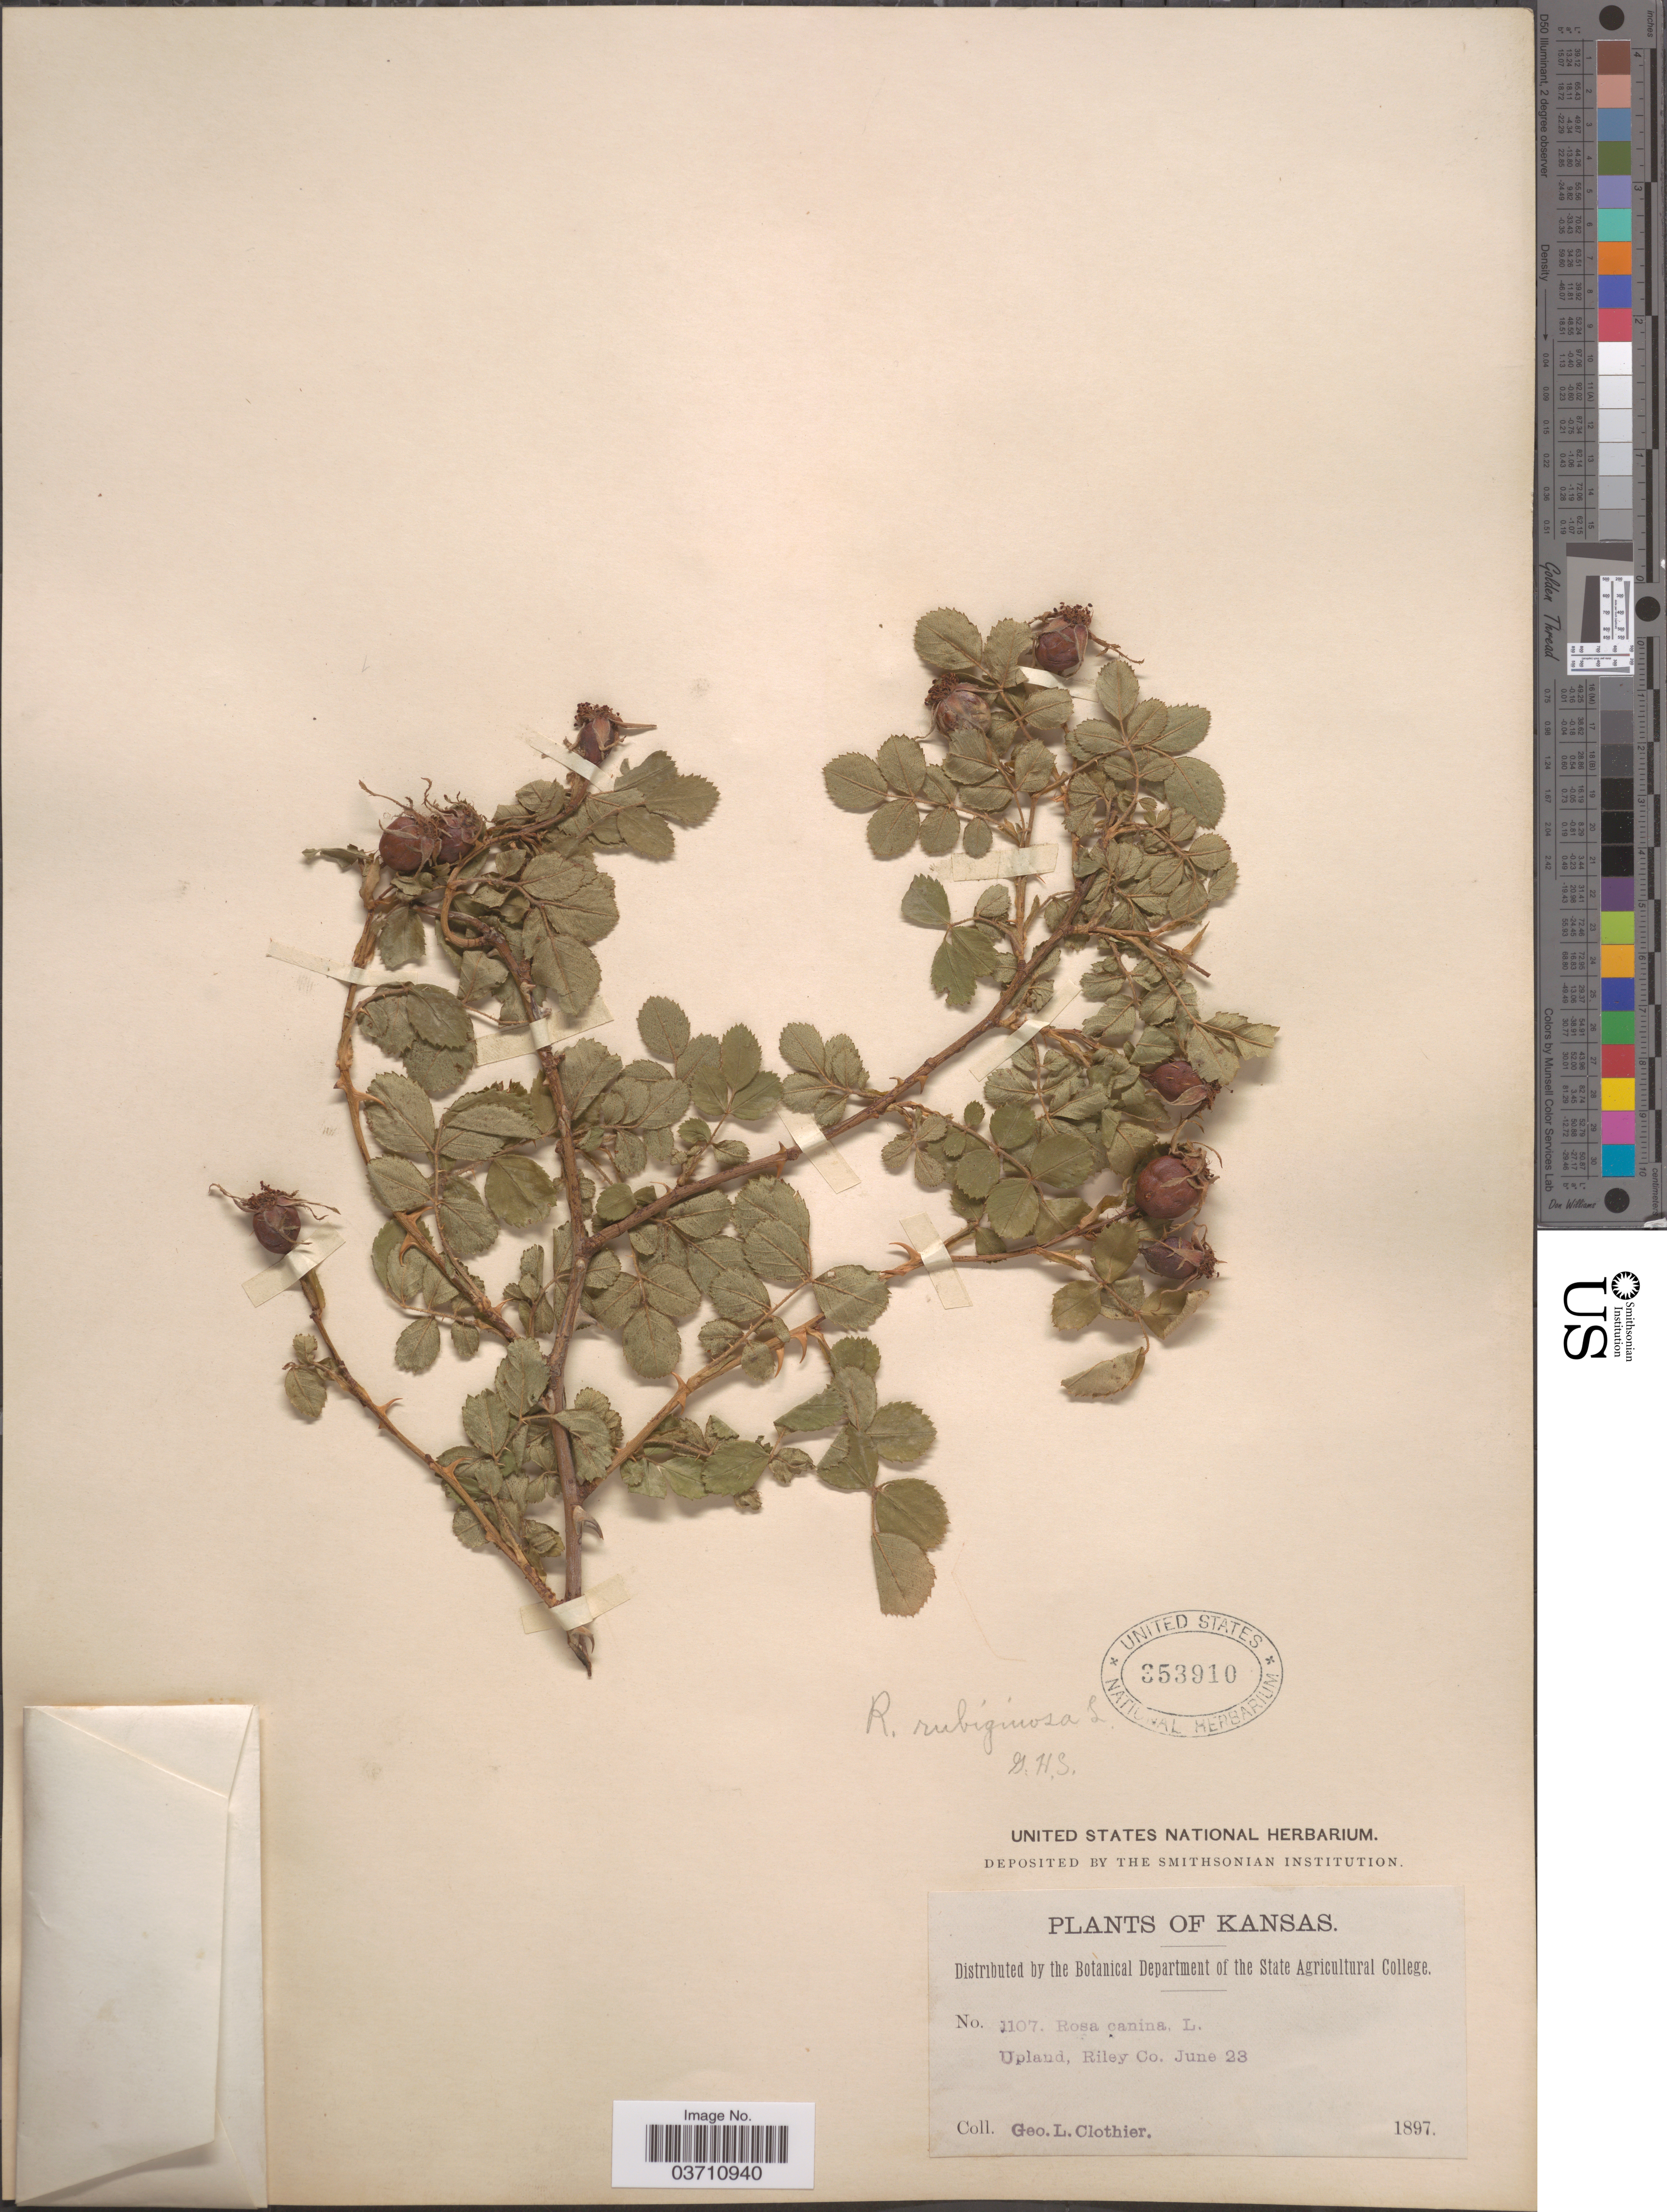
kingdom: Plantae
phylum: Tracheophyta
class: Magnoliopsida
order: Rosales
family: Rosaceae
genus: Rosa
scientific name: Rosa eglanteria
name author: L.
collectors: G. Clothier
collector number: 1107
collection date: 1897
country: United States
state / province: Kansas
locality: Upland, Riley Co.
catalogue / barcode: US 353910